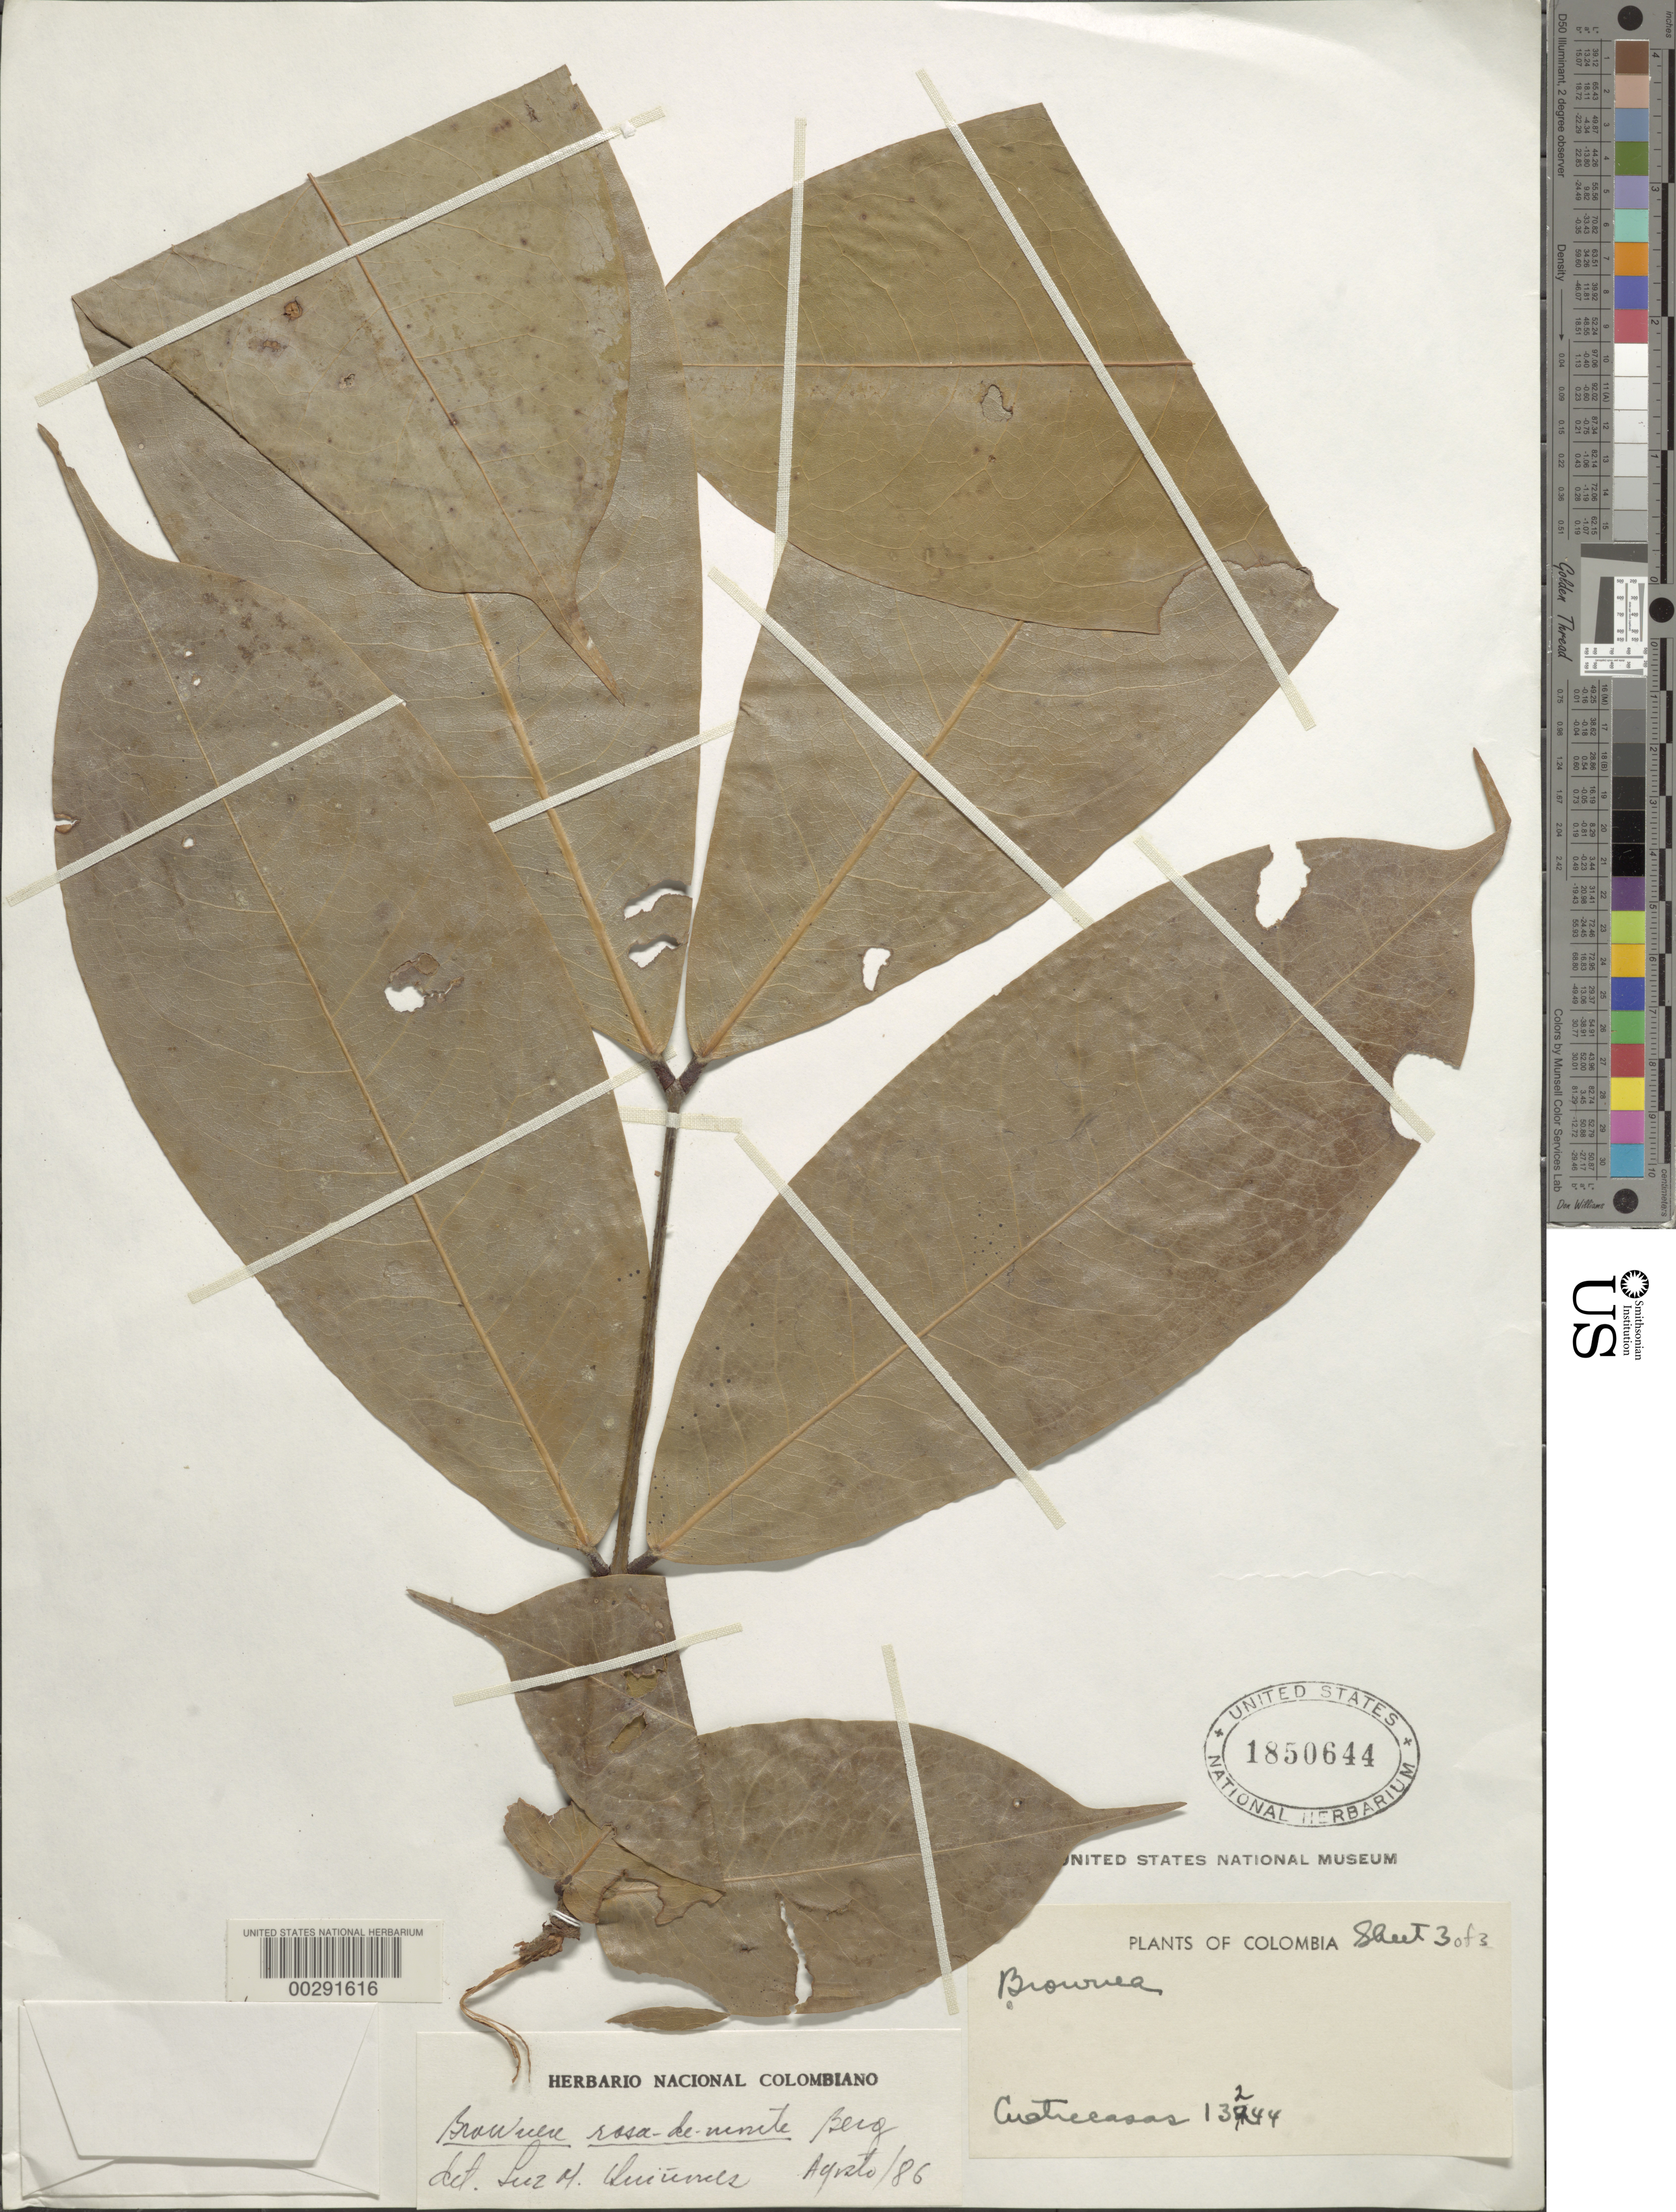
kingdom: Plantae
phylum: Tracheophyta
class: Magnoliopsida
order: Fabales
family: Fabaceae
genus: Brownea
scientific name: Brownea rosa-de-monte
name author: P.J. Bergius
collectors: J. Cuatrecasas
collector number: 13244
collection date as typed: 16 Nov 1941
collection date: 1941-11-16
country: Colombia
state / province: Norte de Santander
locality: Cordillera Oriental, region del Sarare: Hoya del Rio Cubugon between Quebrada de Gilbraltar and la Palma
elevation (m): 320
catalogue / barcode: US 1850644